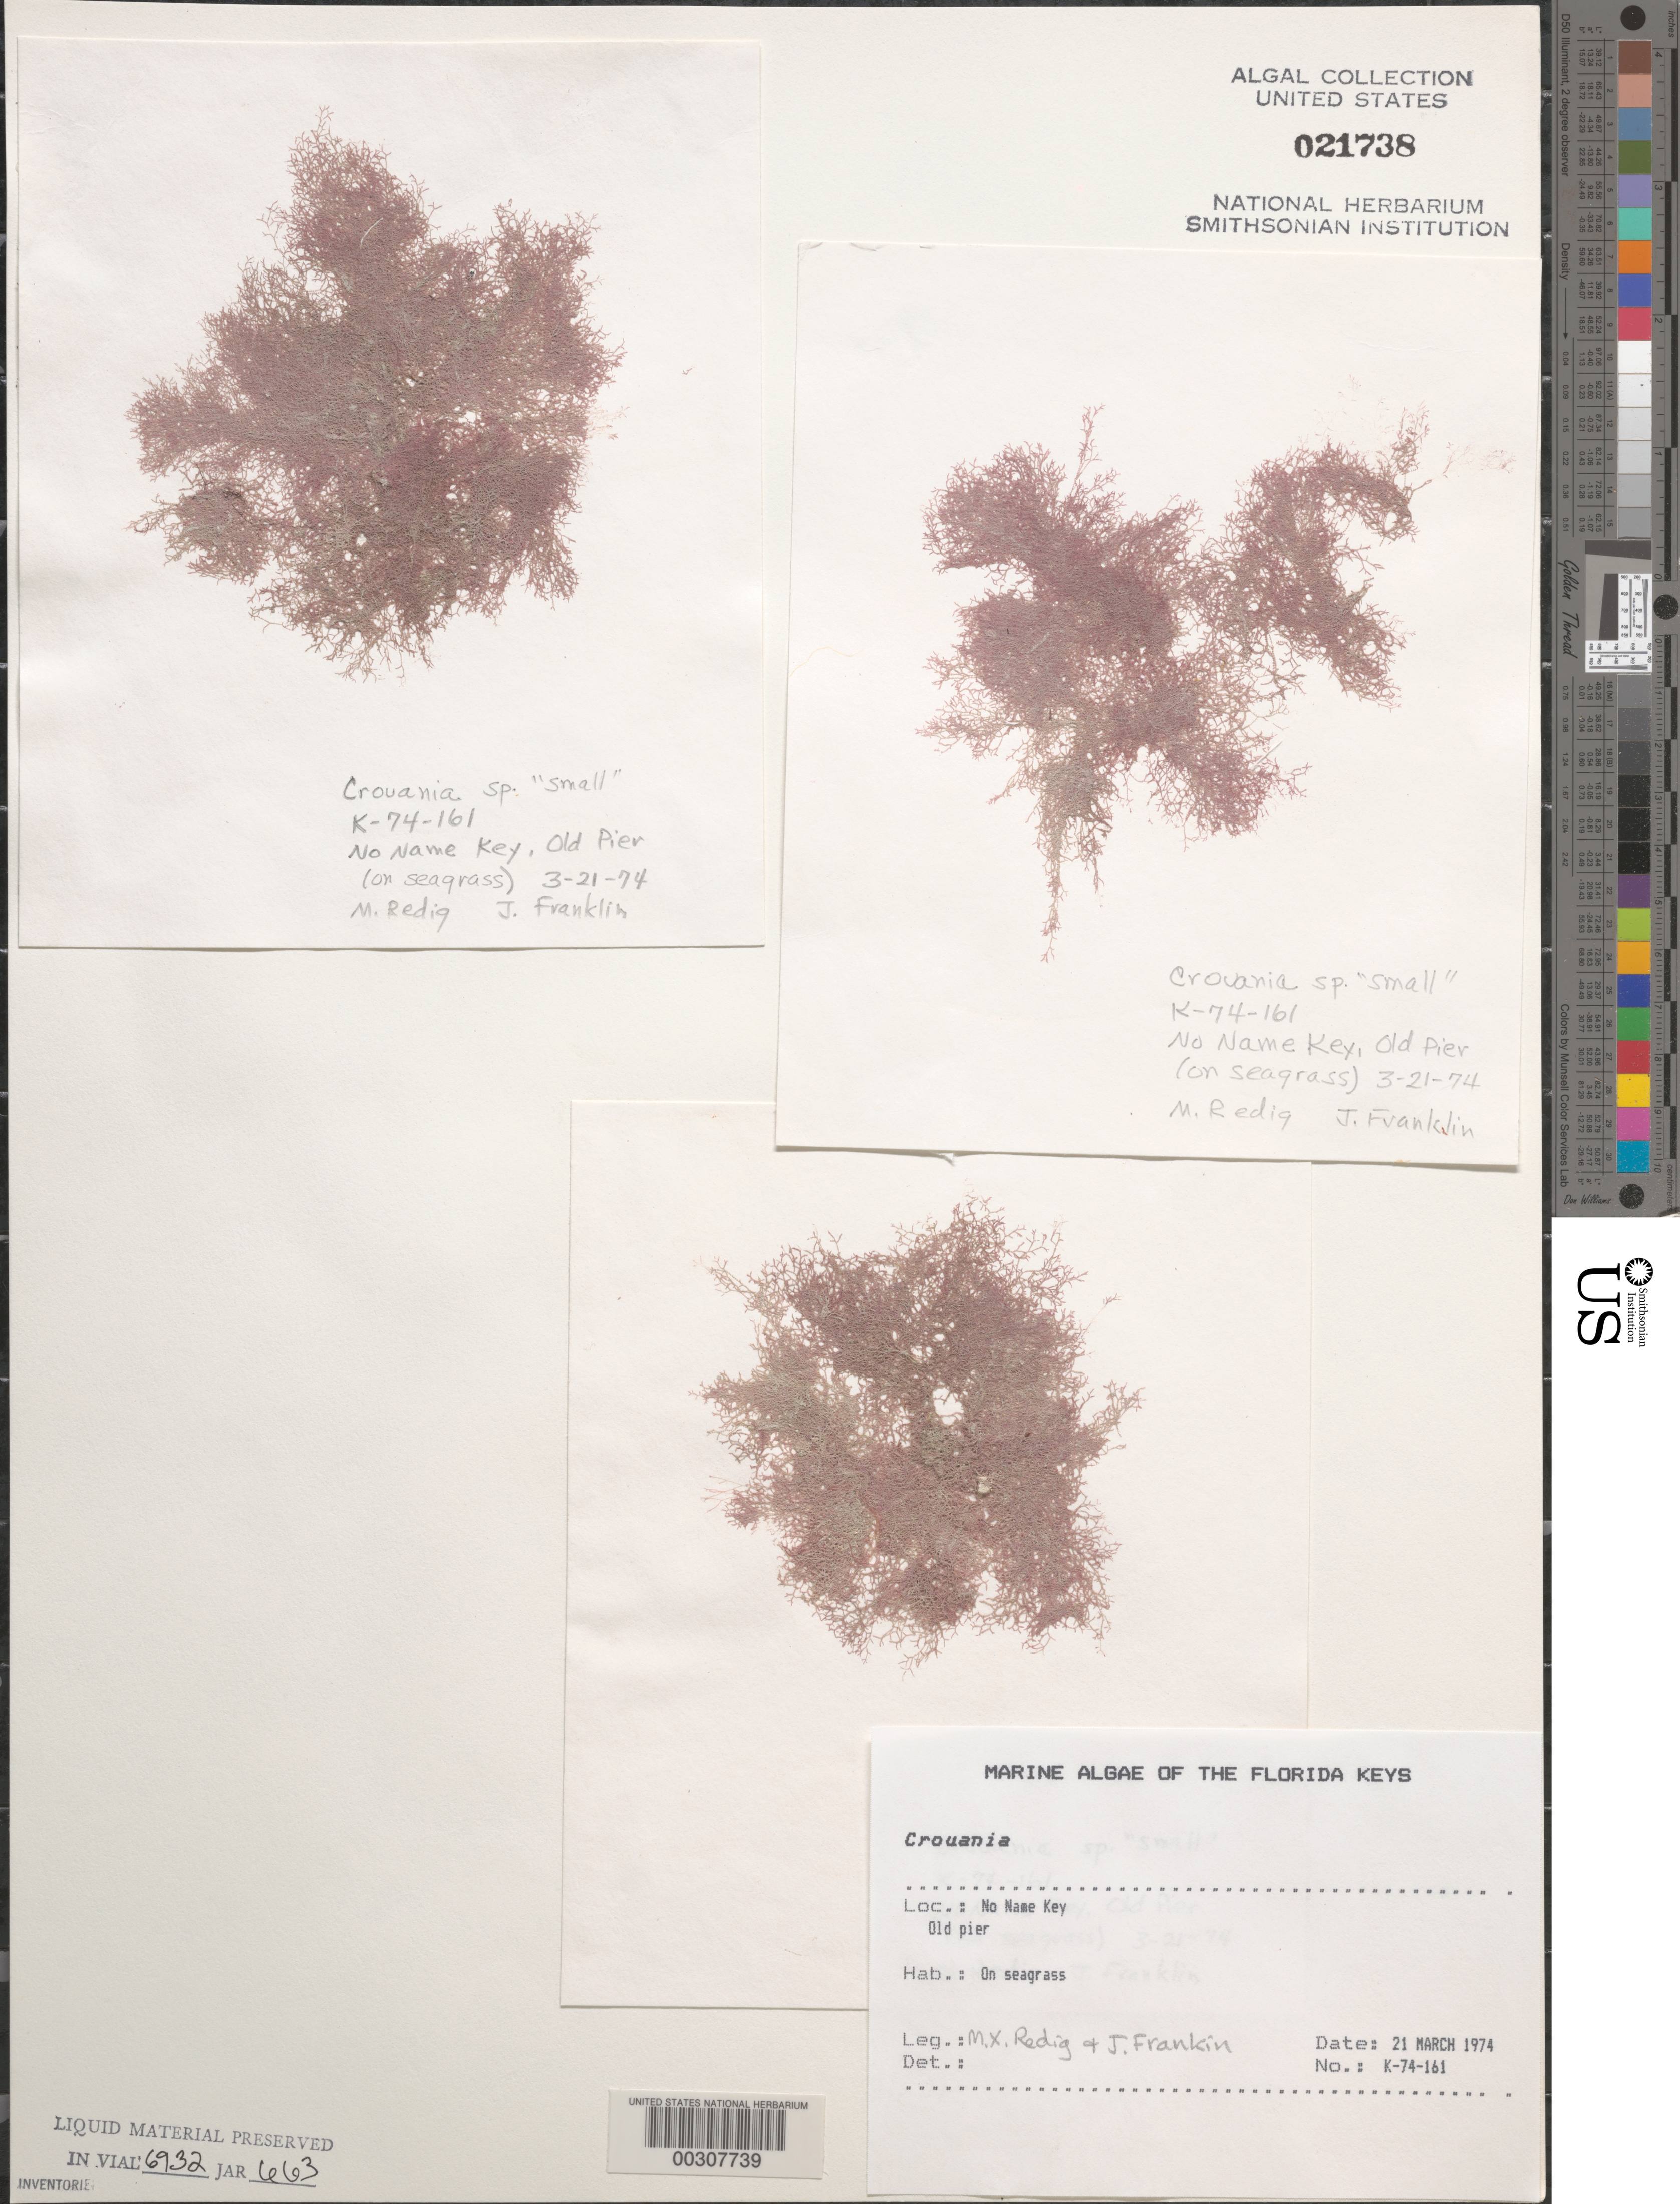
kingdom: Plantae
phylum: Rhodophyta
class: Florideophyceae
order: Ceramiales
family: Callithamniaceae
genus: Crouania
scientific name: Crouania sp.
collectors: M. Redig & J. Franklin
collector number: K-74-161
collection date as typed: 21 Mar 1974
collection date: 1974-03-21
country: United States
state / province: Florida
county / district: Monroe County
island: No Name Key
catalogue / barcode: US 21738